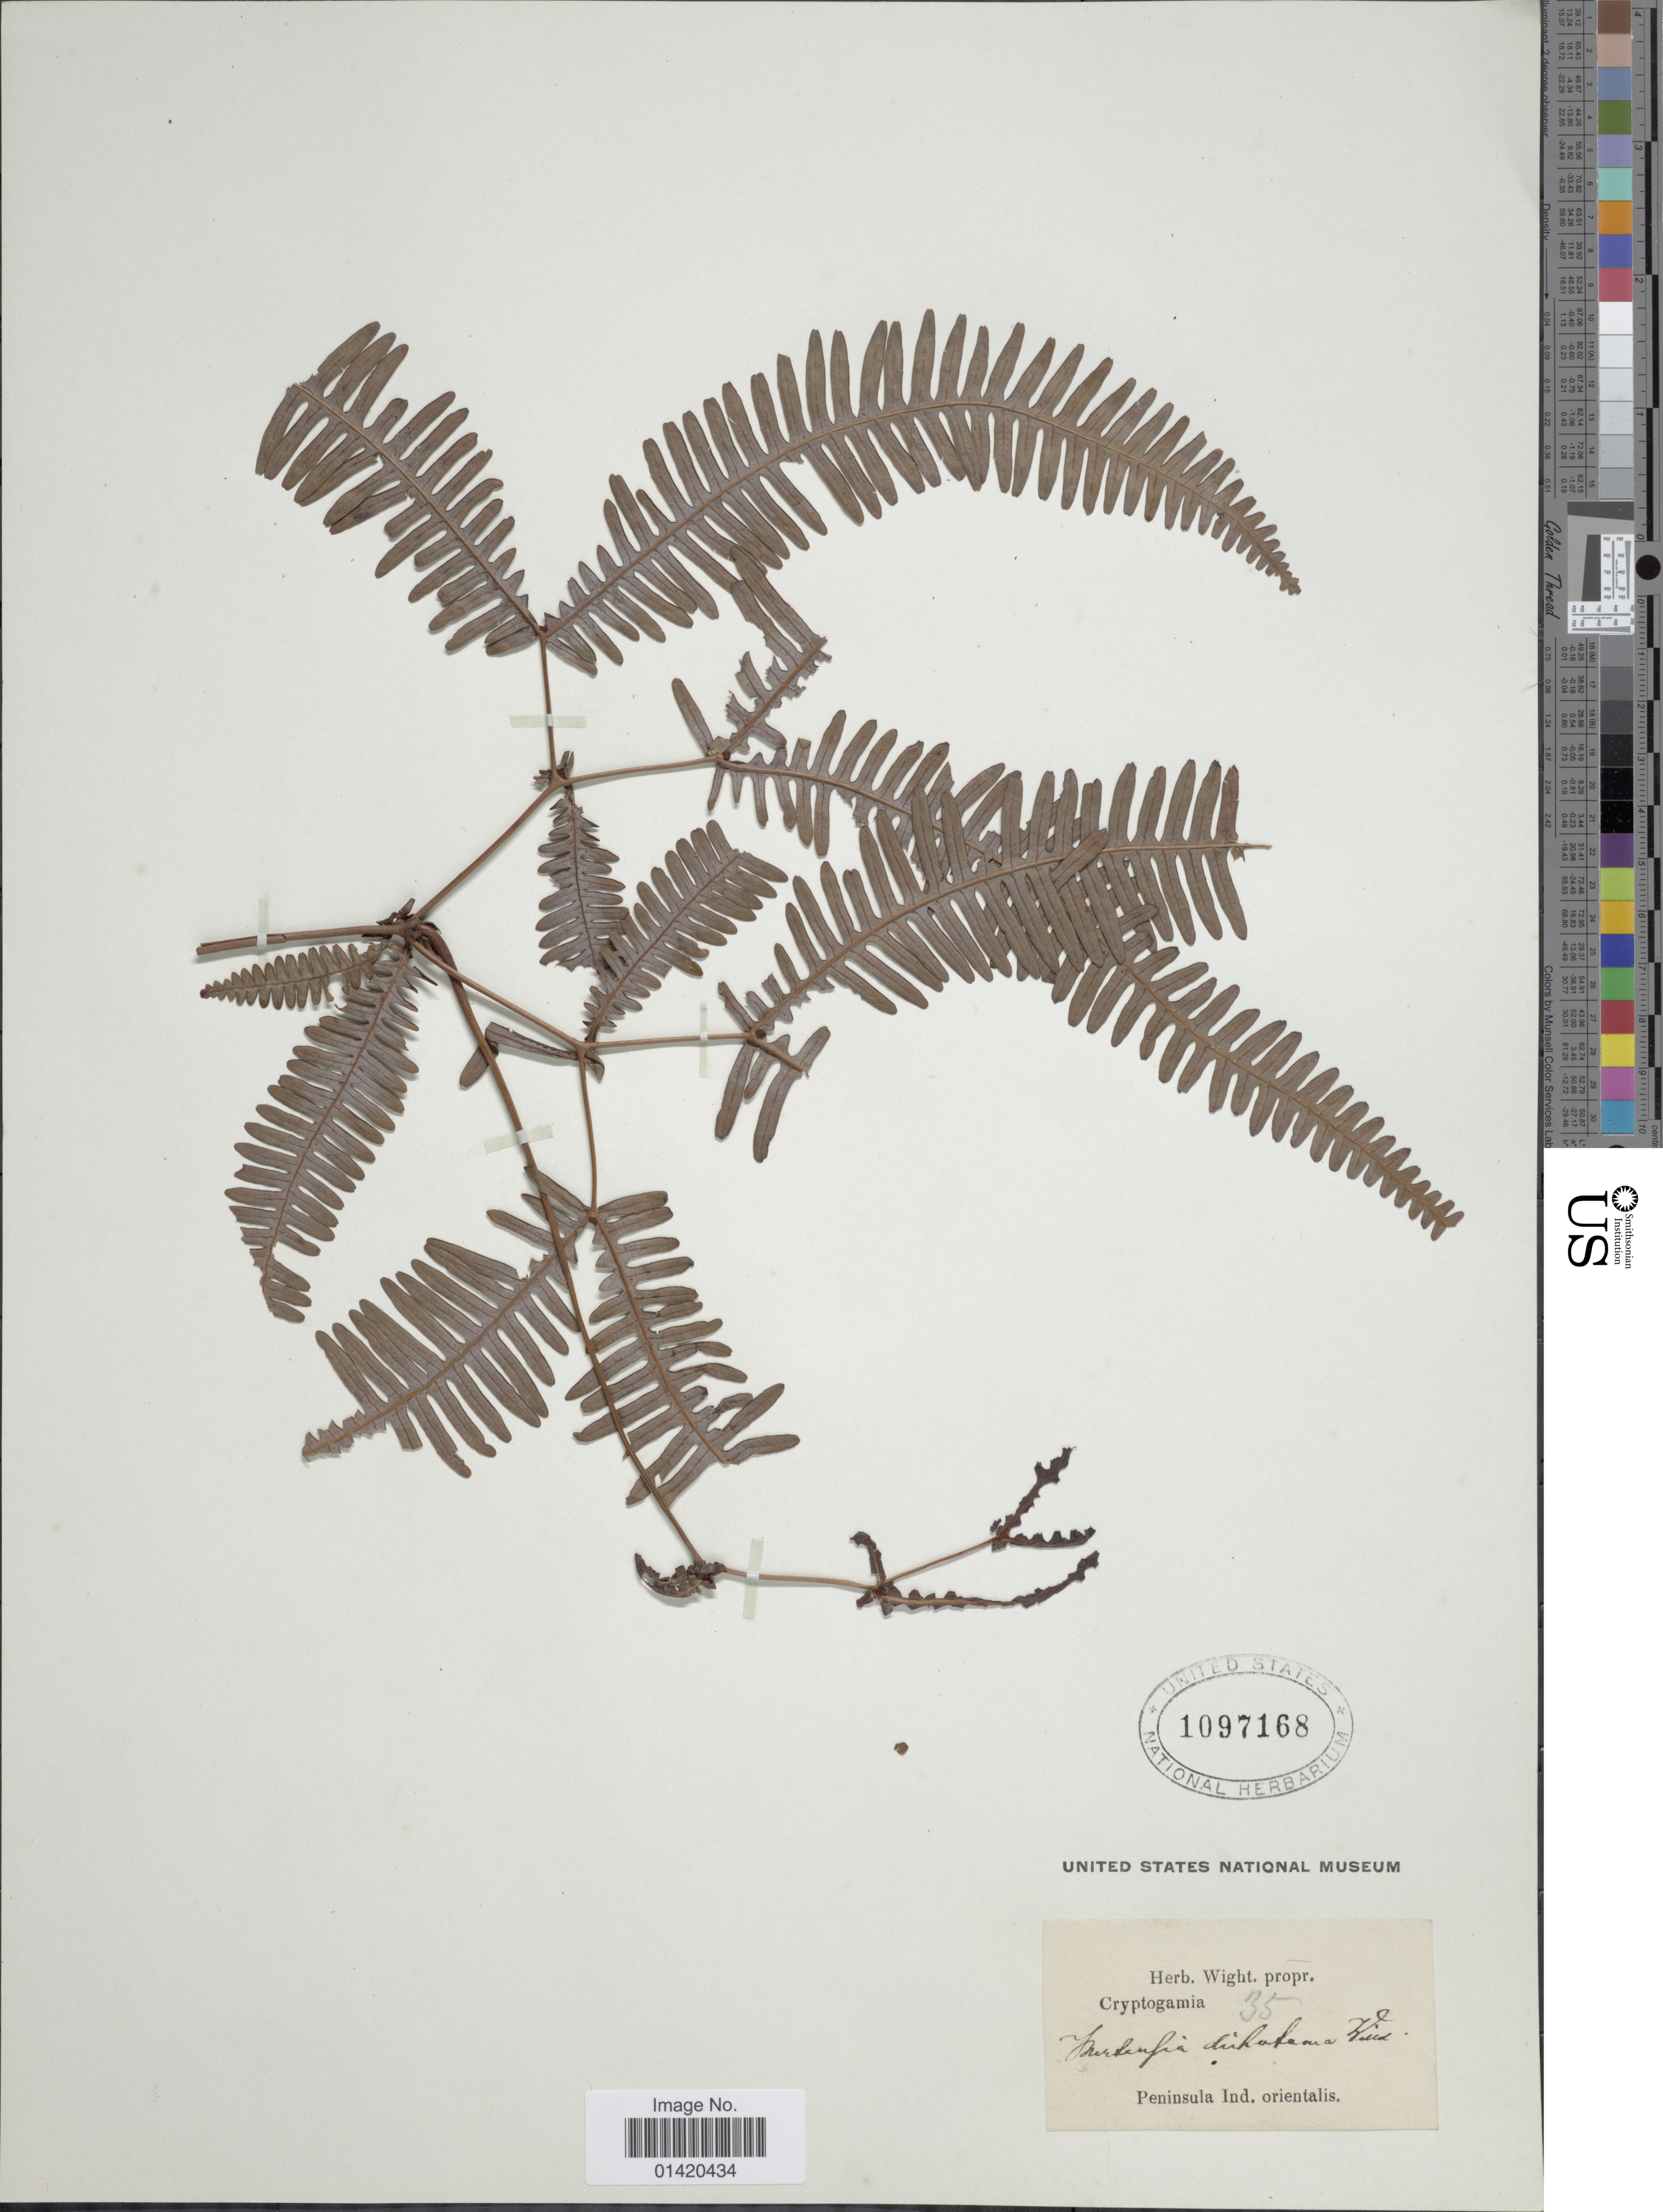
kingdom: Plantae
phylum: Tracheophyta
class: Polypodiopsida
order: Gleicheniales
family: Gleicheniaceae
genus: Dicranopteris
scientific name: Dicranopteris linearis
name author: (Burm. f.) Underw.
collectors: ex Herb. Wight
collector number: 35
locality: Peninsula Ind orientalis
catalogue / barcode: US 1097168